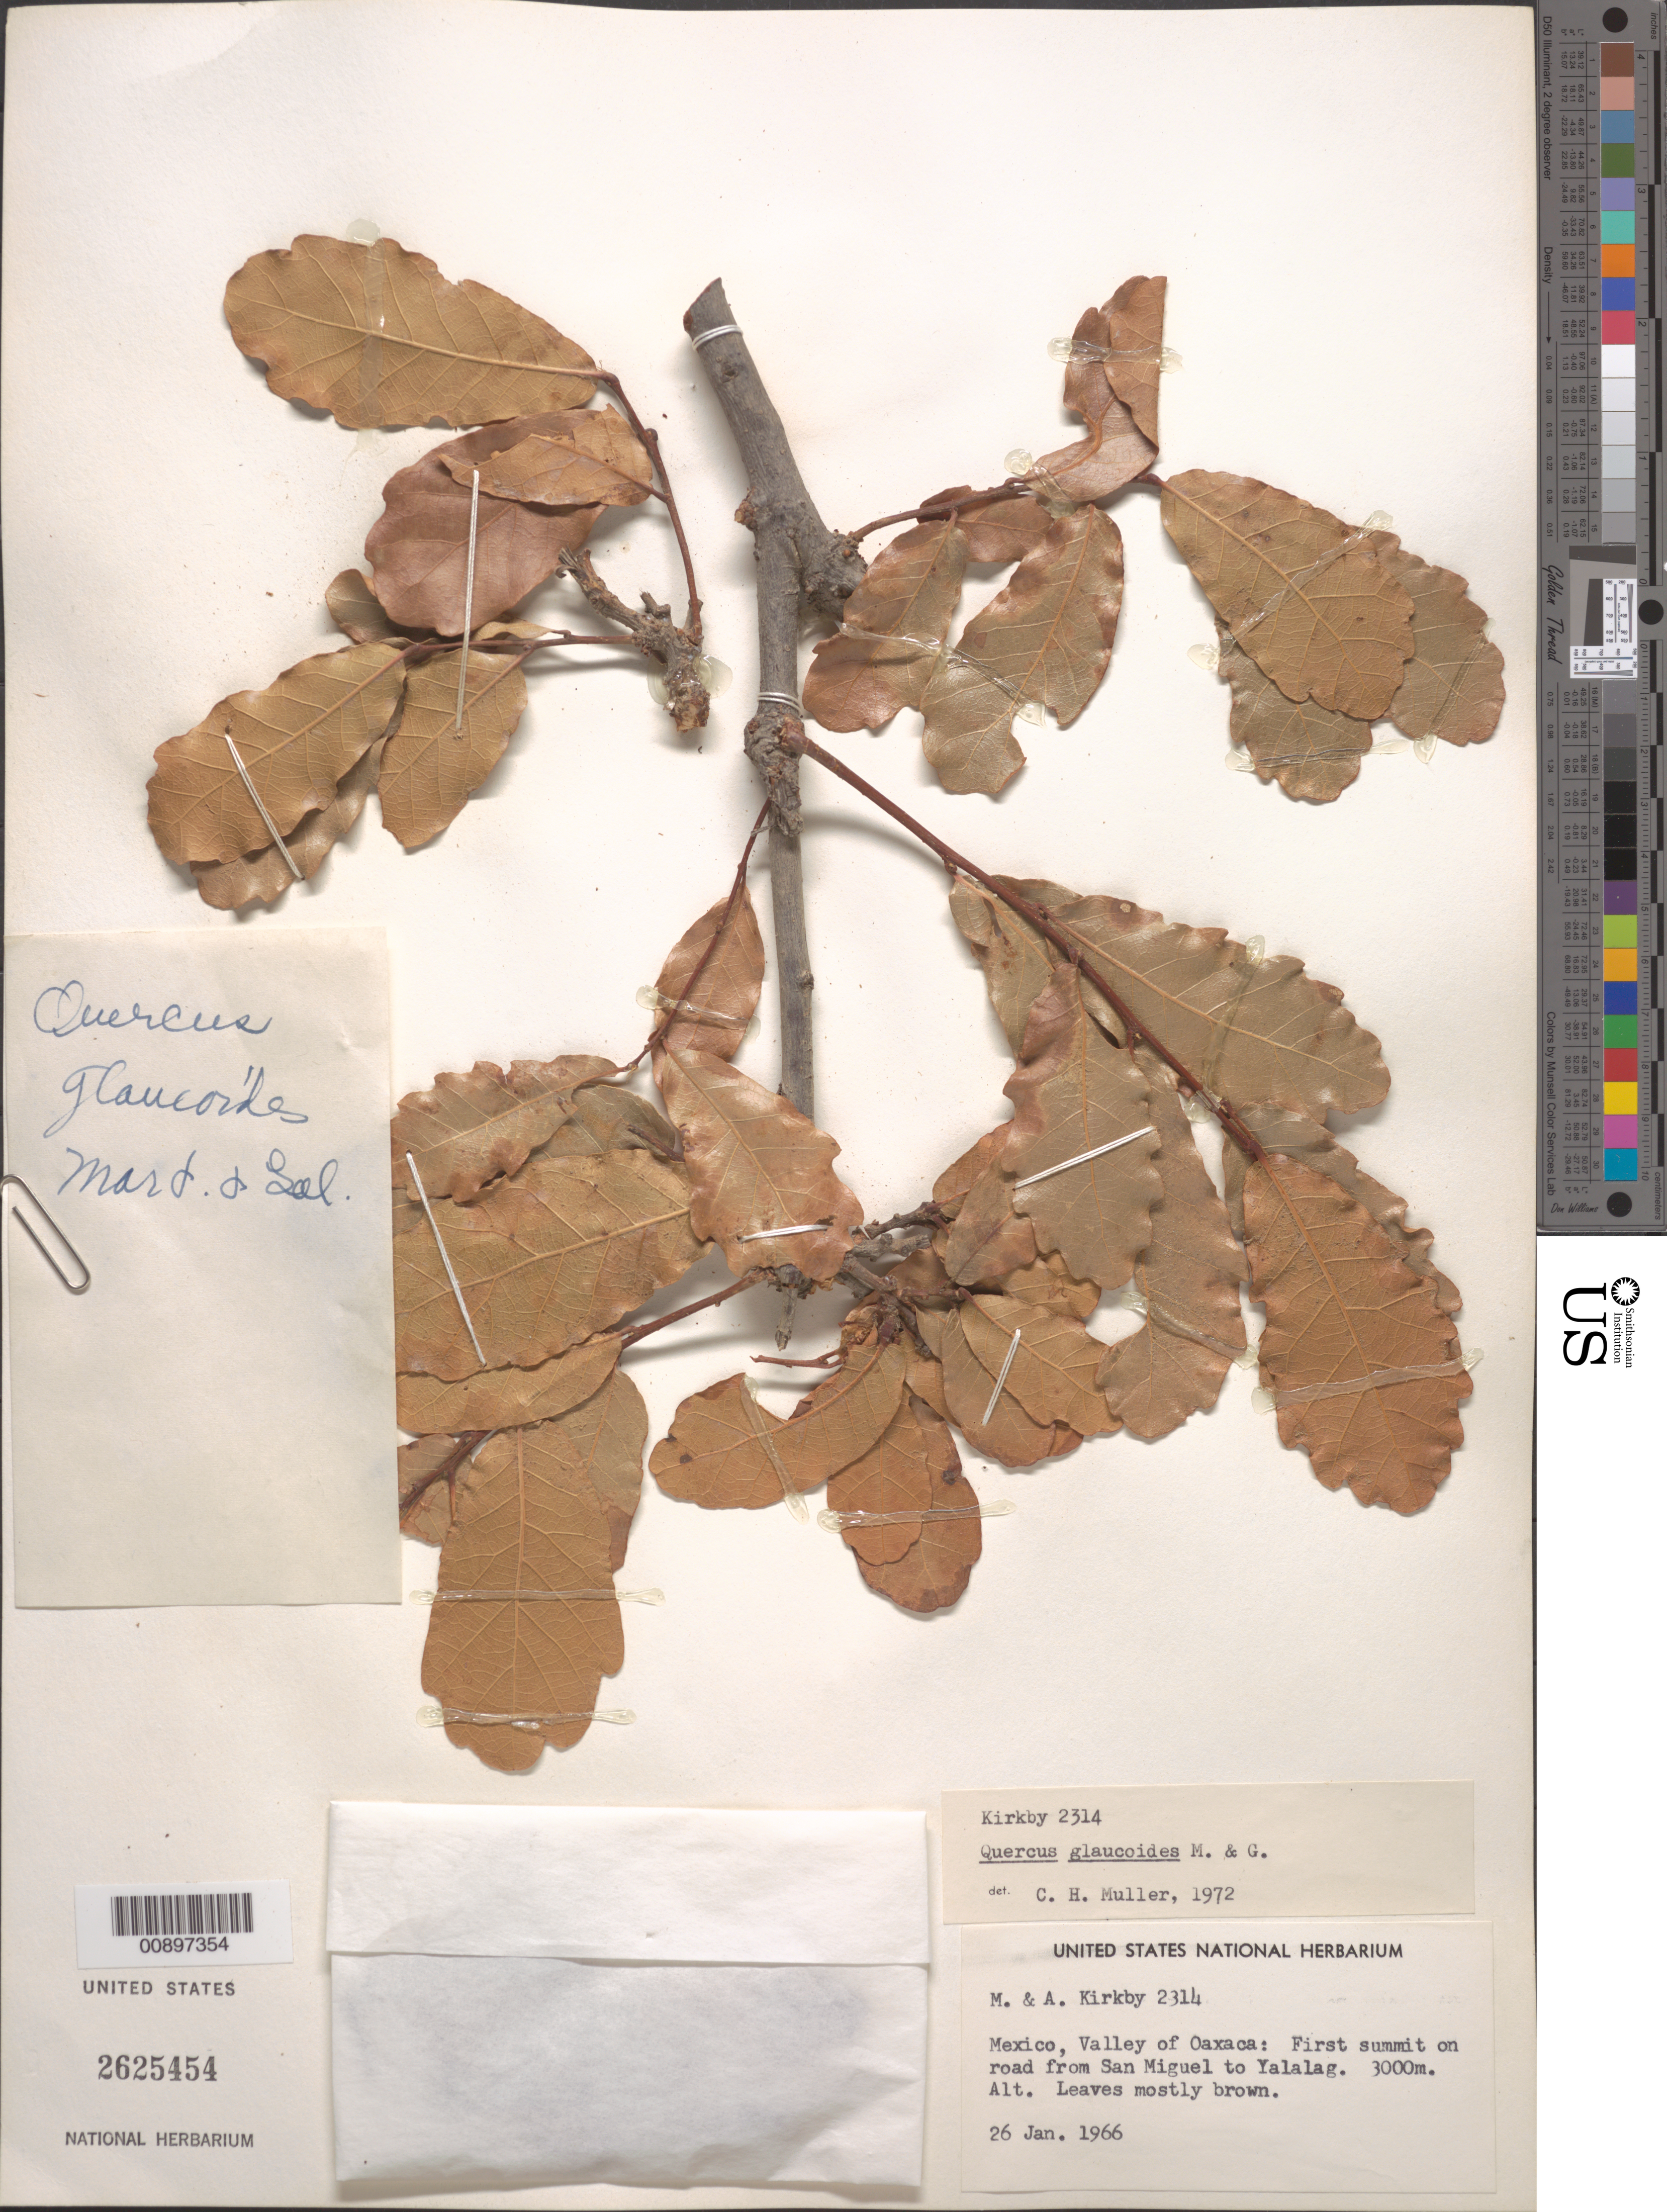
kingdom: Plantae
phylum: Tracheophyta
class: Magnoliopsida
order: Fagales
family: Fagaceae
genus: Quercus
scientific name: Quercus glaucoides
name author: M. Martens & Galeotti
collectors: Kirkby, M. & A. Kirkby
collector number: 2314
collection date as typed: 26 Jan 1966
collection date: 1966-01-26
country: Mexico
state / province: Oaxaca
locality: Valley of Oaxaca: First summit on road from San Miguel to Yalalag.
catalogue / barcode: US 2625454